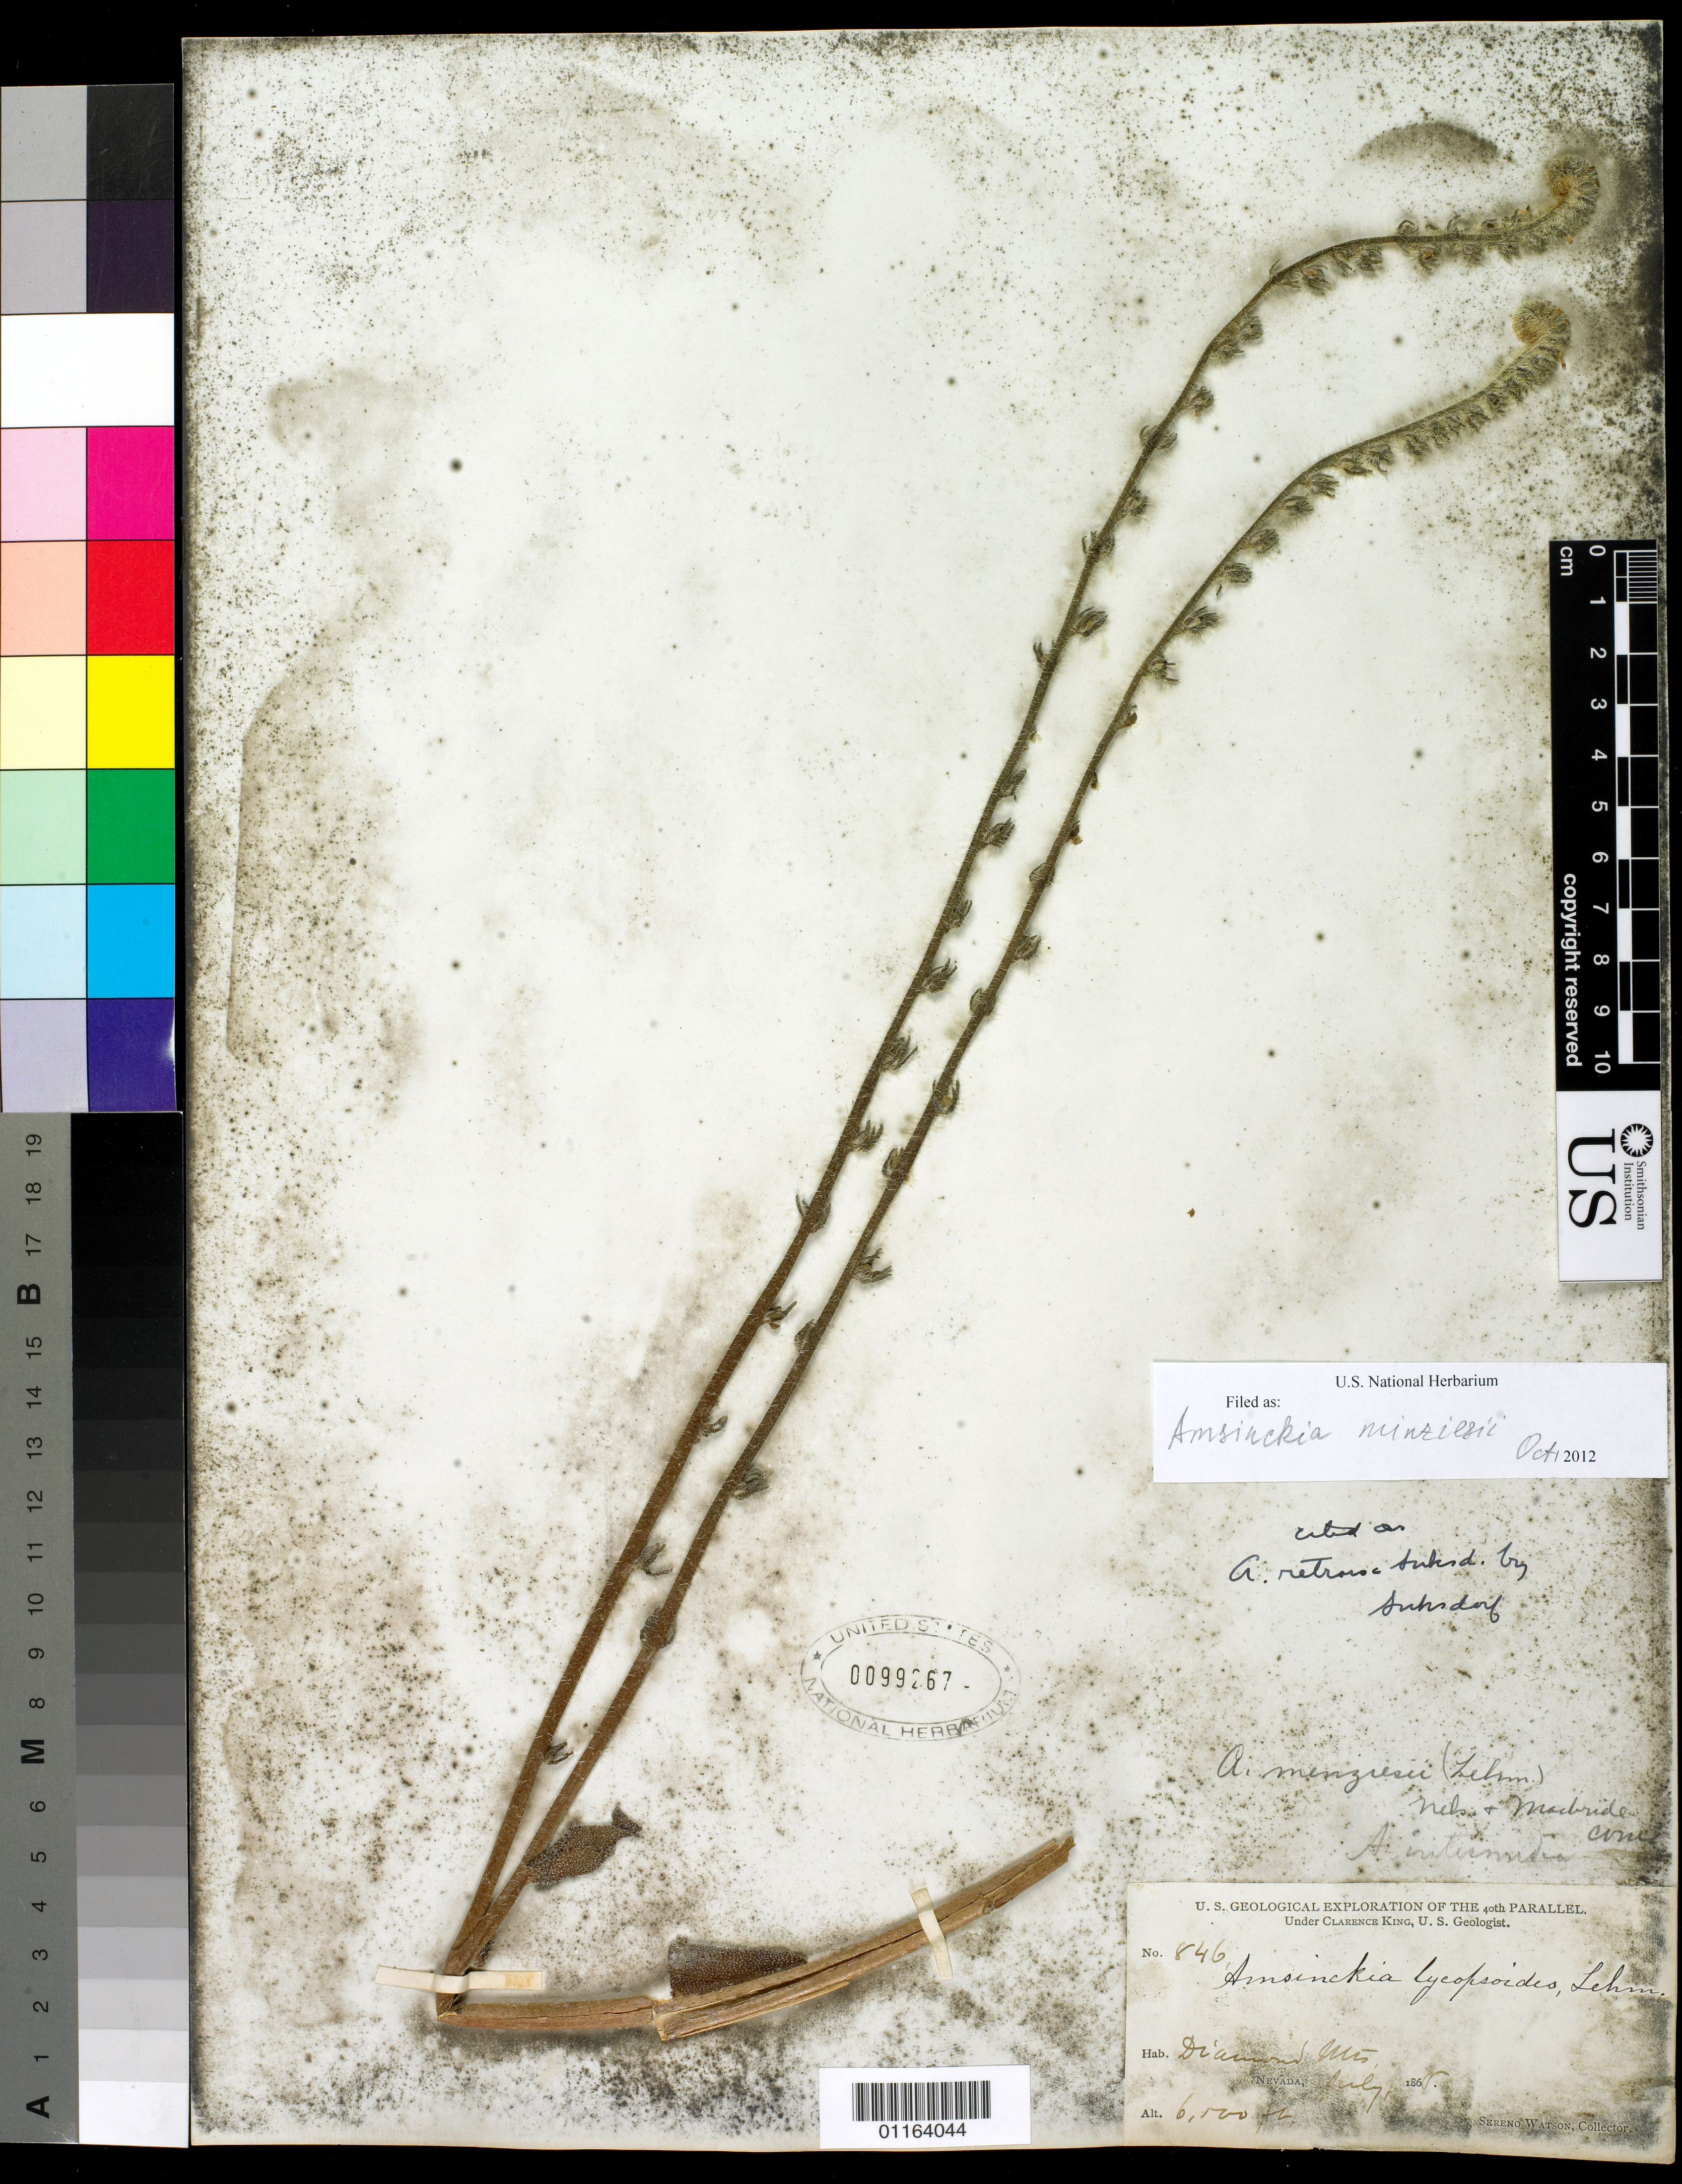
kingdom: Plantae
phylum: Tracheophyta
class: Magnoliopsida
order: Boraginales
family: Boraginaceae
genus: Amsinckia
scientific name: Amsinckia menziesii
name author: A. Nelson & J.F. Macbr.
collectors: S. Watson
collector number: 846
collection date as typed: Jul 1868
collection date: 1868-07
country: United States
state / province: Nevada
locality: Diamond Mountains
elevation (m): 1981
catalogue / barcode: US 99267